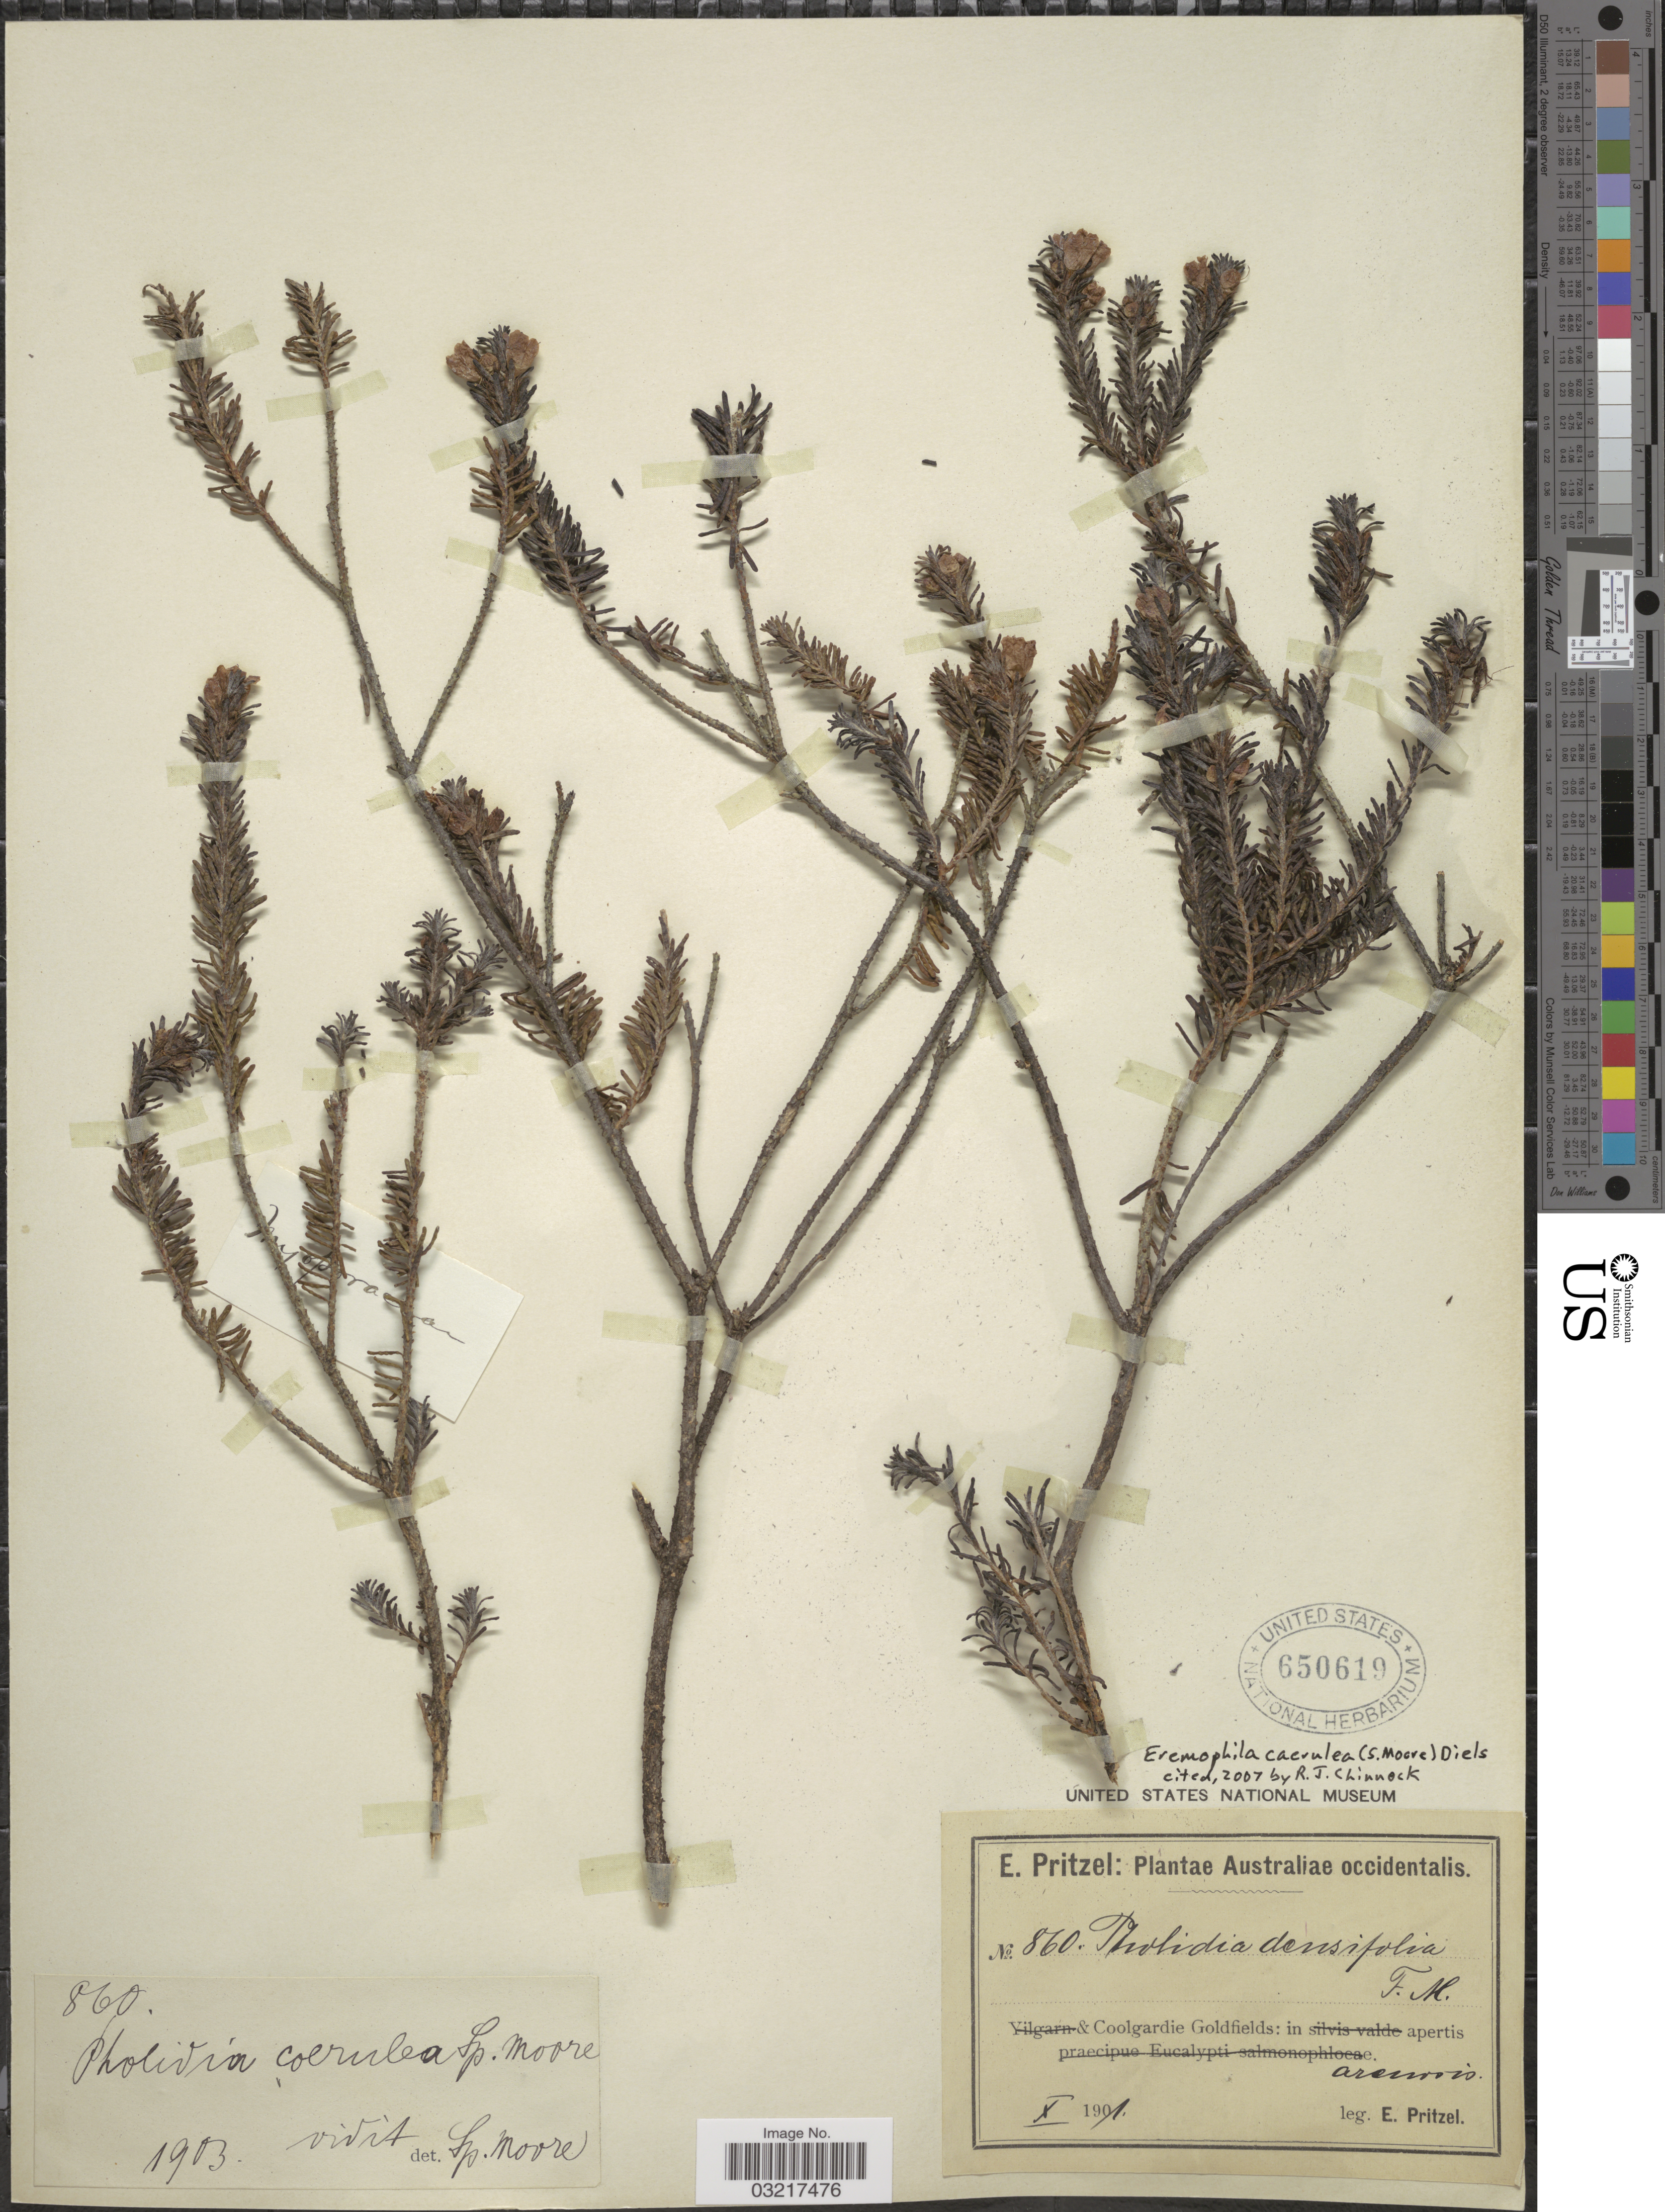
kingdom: Plantae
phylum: Tracheophyta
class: Magnoliopsida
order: Lamiales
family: Scrophulariaceae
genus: Eremophila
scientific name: Eremophila caerulea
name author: Diels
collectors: E. G. Pritzel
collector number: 860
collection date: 1901-10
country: Australia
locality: Australiae occidentalis. Coogardie Goldfields: in apertis arenosis.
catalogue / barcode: US 650619